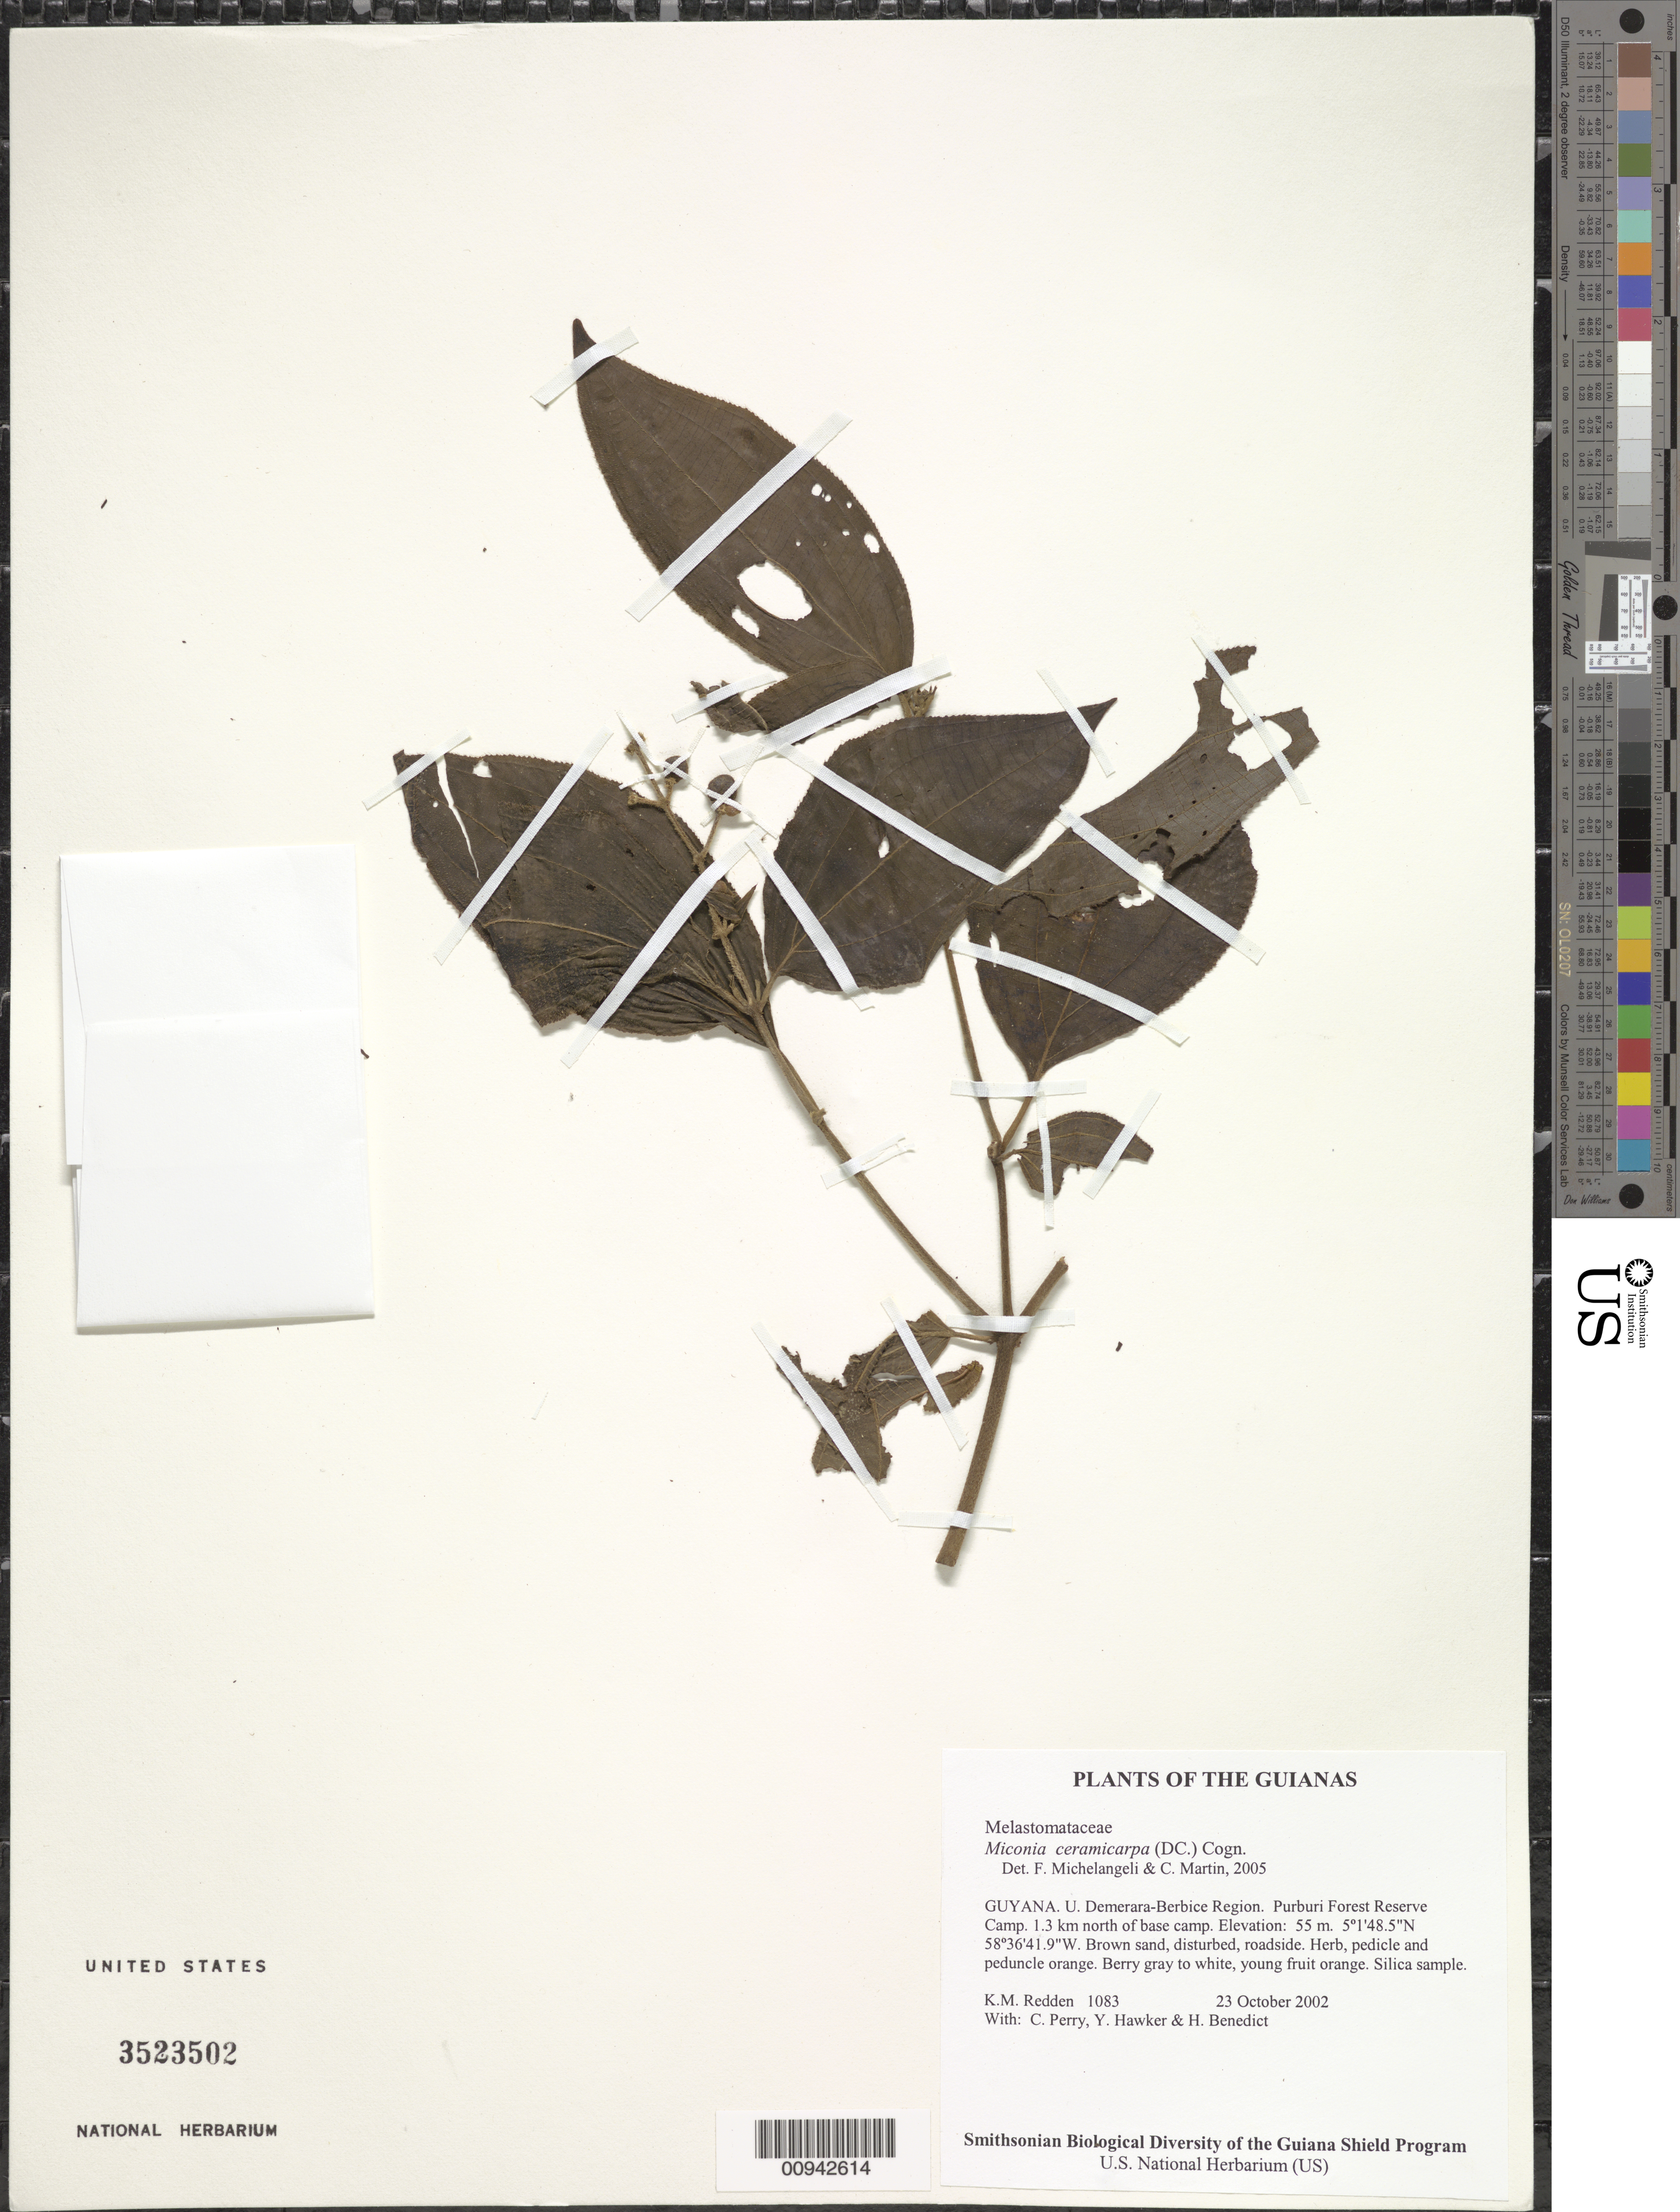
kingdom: Plantae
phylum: Tracheophyta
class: Magnoliopsida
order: Myrtales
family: Melastomataceae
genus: Miconia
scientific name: Miconia ceramicarpa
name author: (DC.) Cogn.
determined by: Michelangeli, F. A.; Martin, C.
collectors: K. M. Redden, C. Perry, Y. Hawker & H. Benedict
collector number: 1083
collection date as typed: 23 October 2002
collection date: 2002-10-23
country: Guyana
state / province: U. Demerara-Berbice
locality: Purburi Forest Reserve Camp. 1.3 km north of base camp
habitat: Brown sand, disturbed, roadside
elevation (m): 55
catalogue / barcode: US 3523502